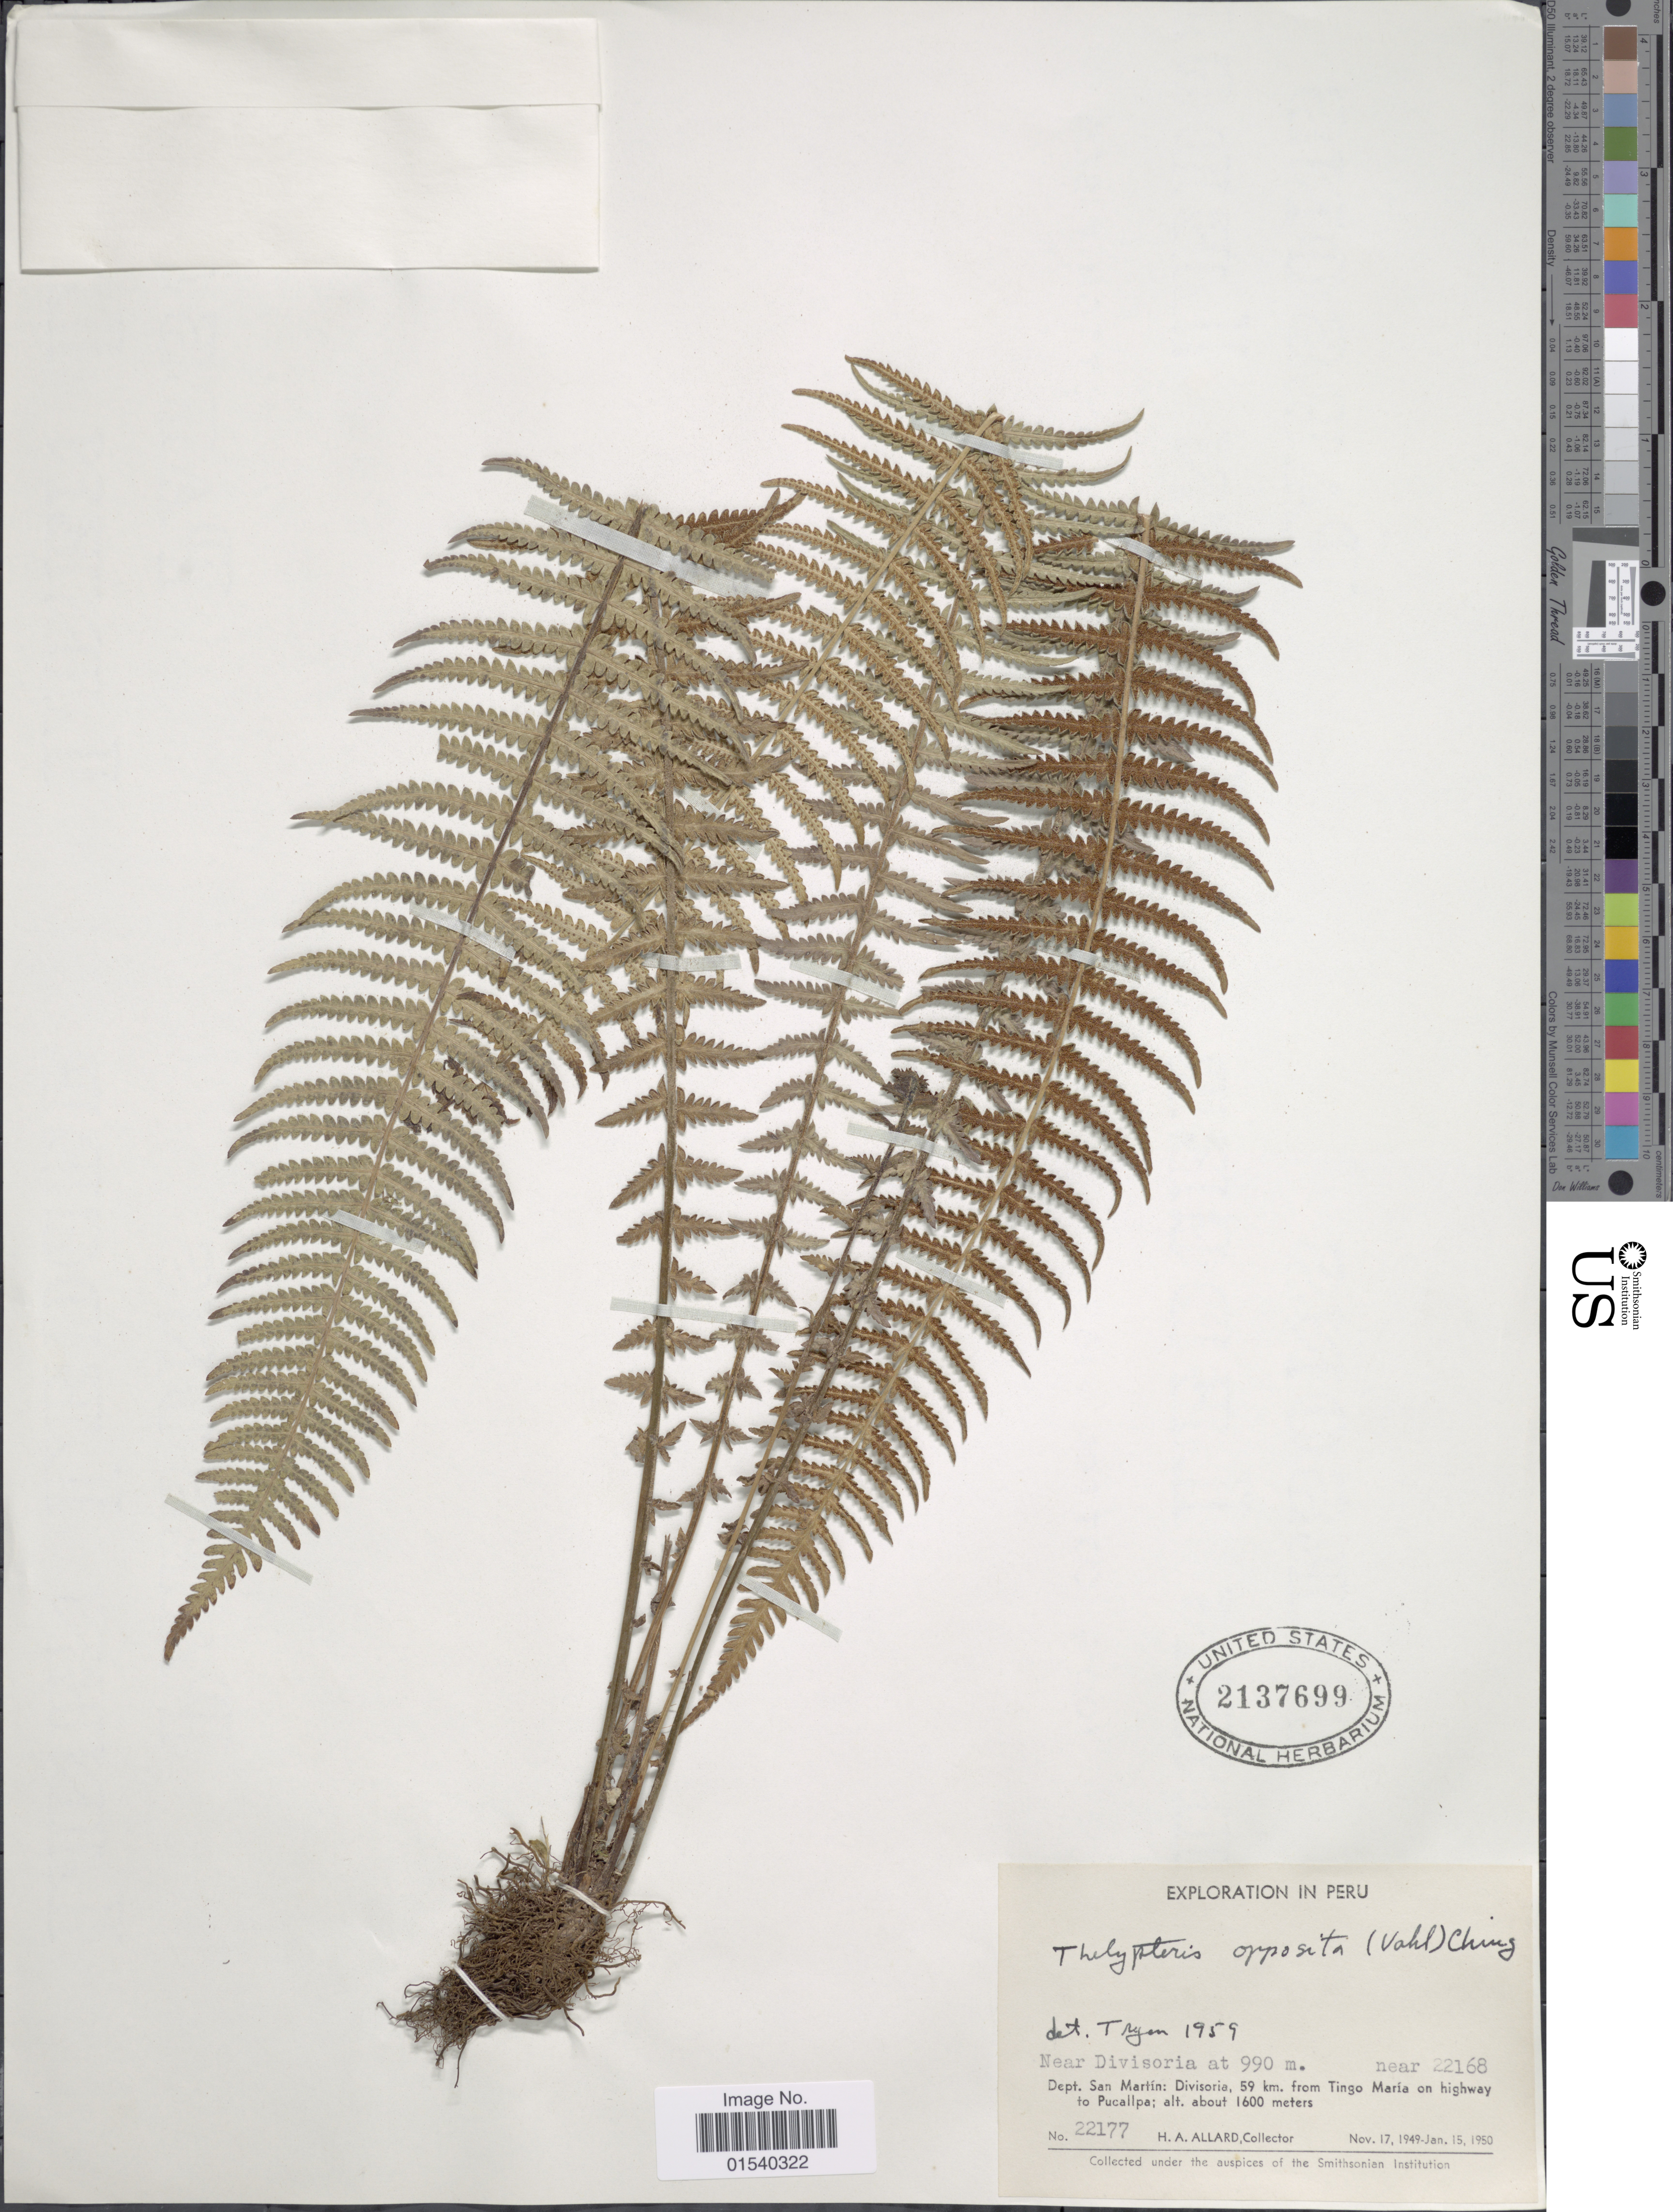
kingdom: Plantae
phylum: Tracheophyta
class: Polypodiopsida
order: Polypodiales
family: Thelypteridaceae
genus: Amauropelta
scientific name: Amauropelta opposita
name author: (Vahl) Pic. Serm.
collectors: H. A. Allard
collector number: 22177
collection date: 1949-11-17/1950-01-15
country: Peru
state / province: San Martín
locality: Near Divisoria, Dept San Martin: Divisoria, 59 km. from Tingo Maria on highway to Pucallpa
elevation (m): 1600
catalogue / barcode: US 2137699